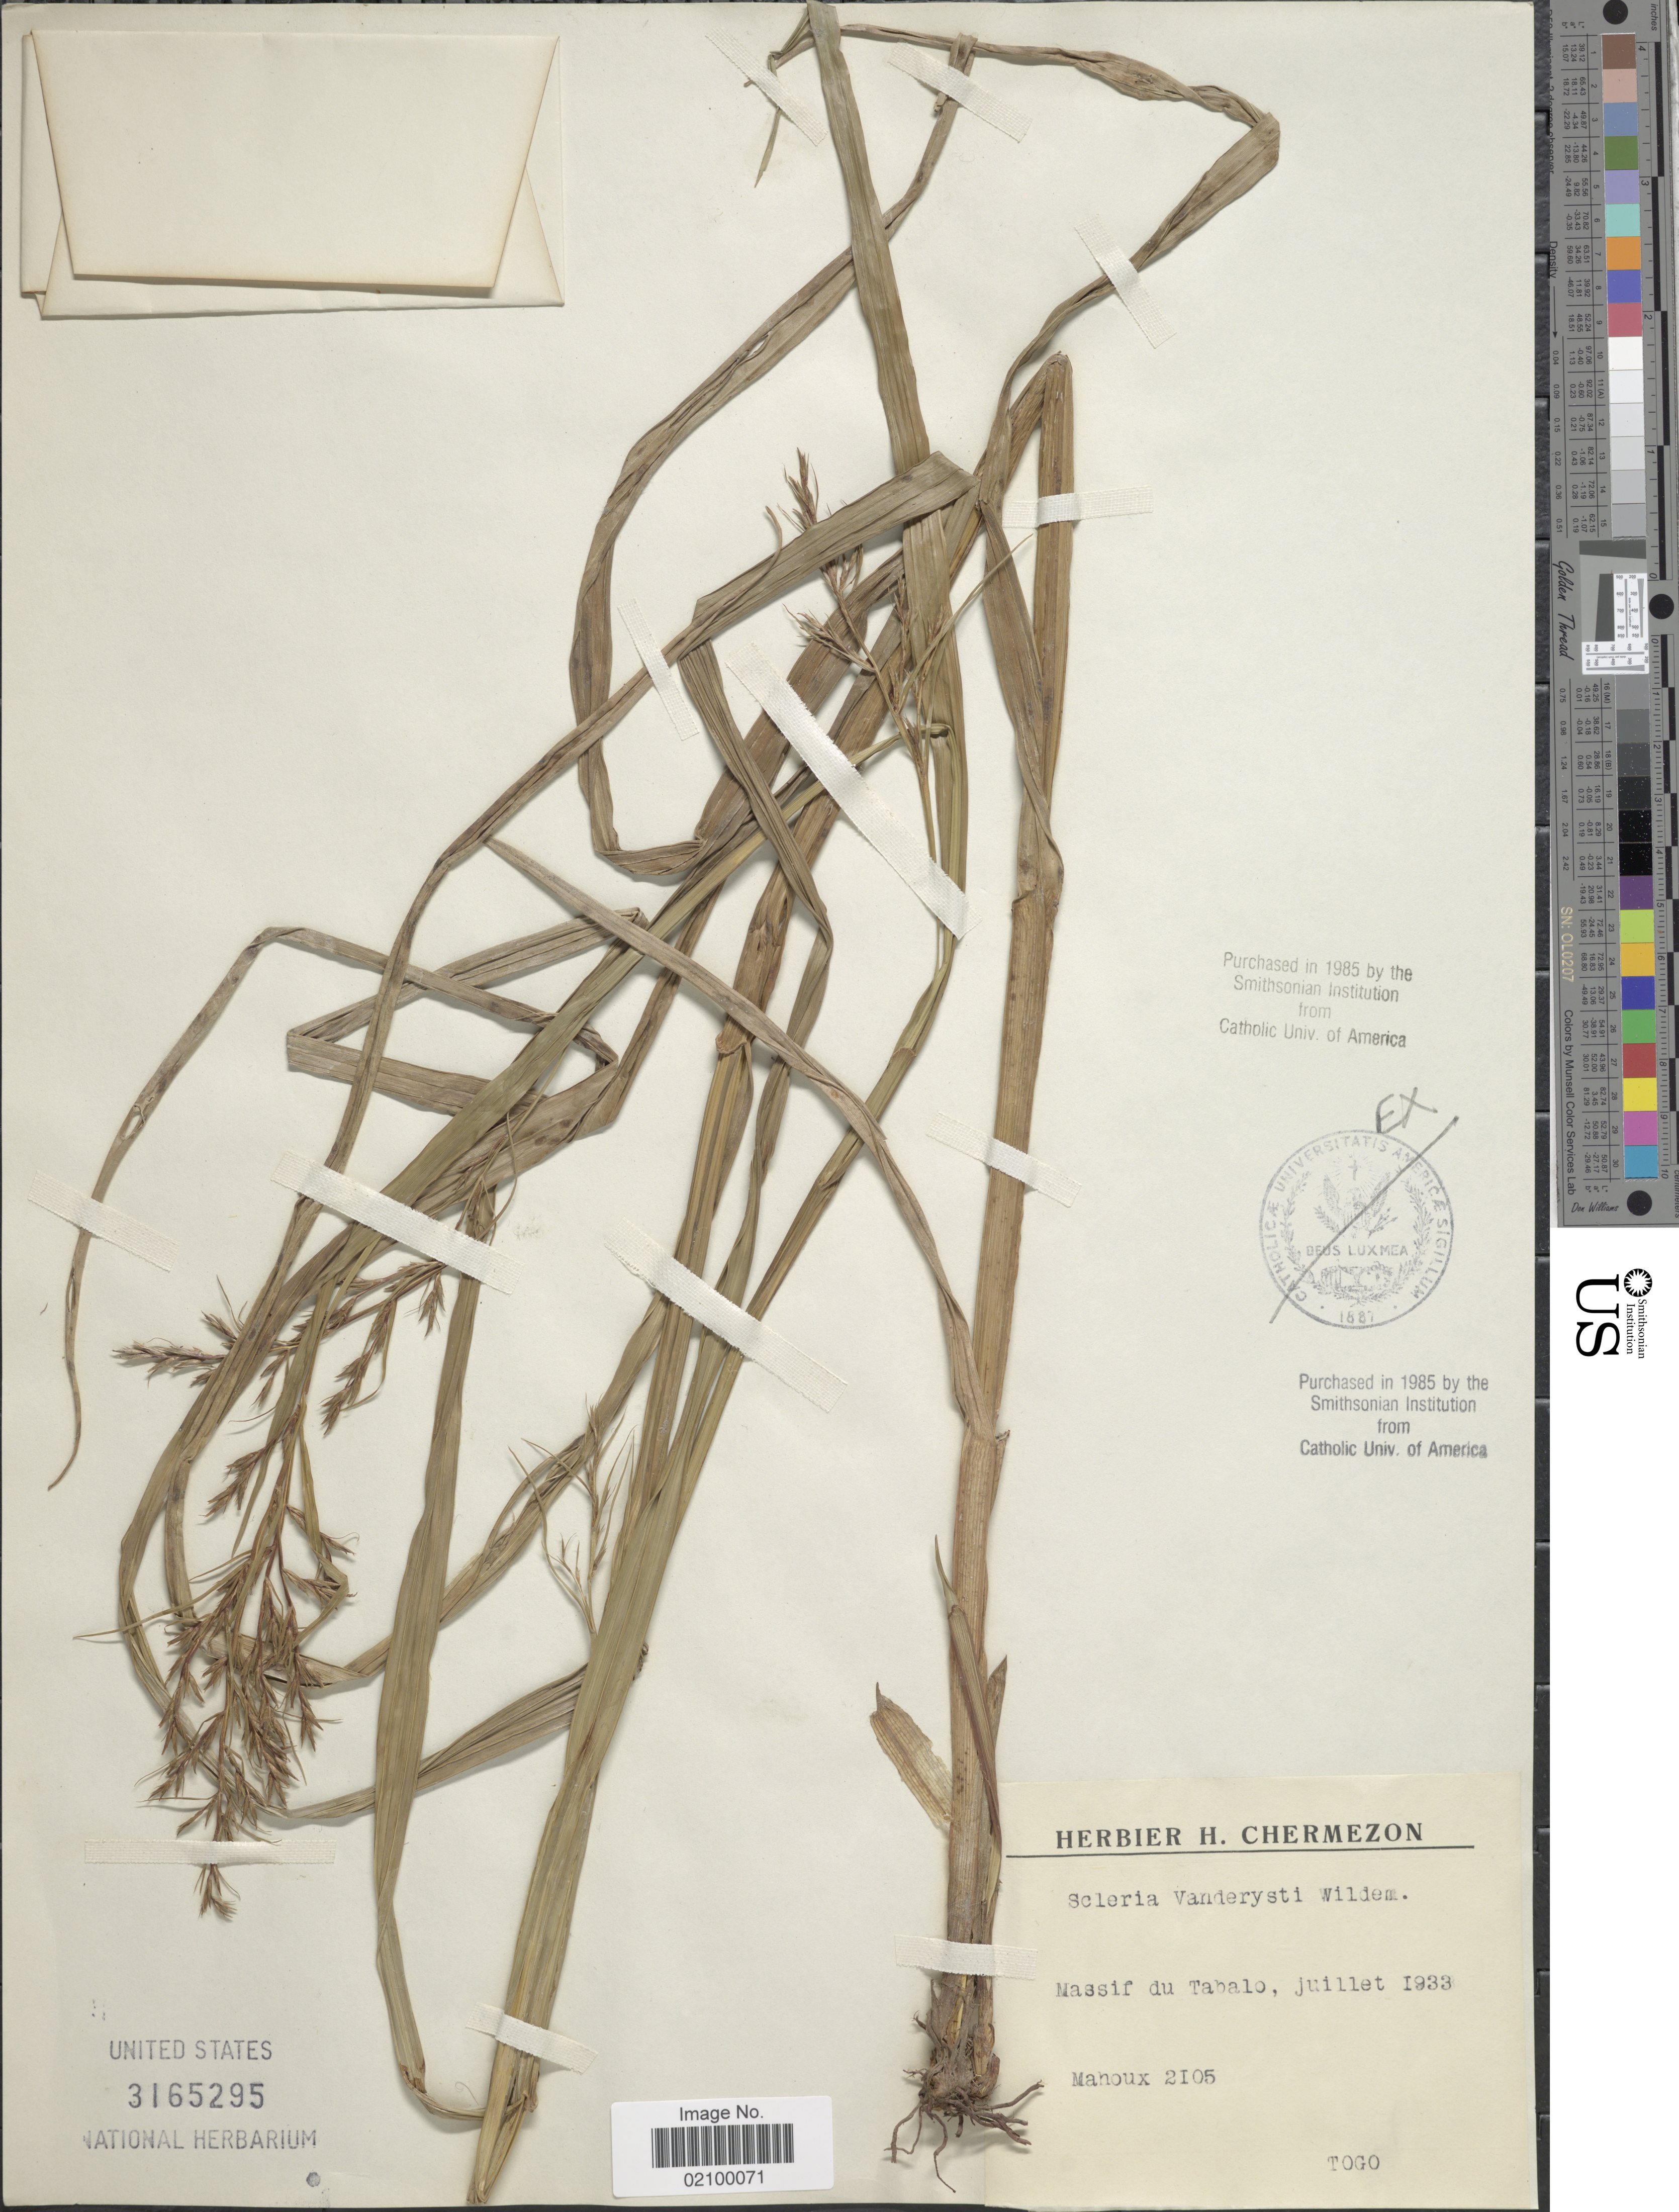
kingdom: Plantae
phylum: Tracheophyta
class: Liliopsida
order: Poales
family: Cyperaceae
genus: Scleria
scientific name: Scleria lagoensis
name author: Boeckeler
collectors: P. Mahoux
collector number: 2105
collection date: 1933-07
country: Togo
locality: Massif du Tabalo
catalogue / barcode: US 3165295